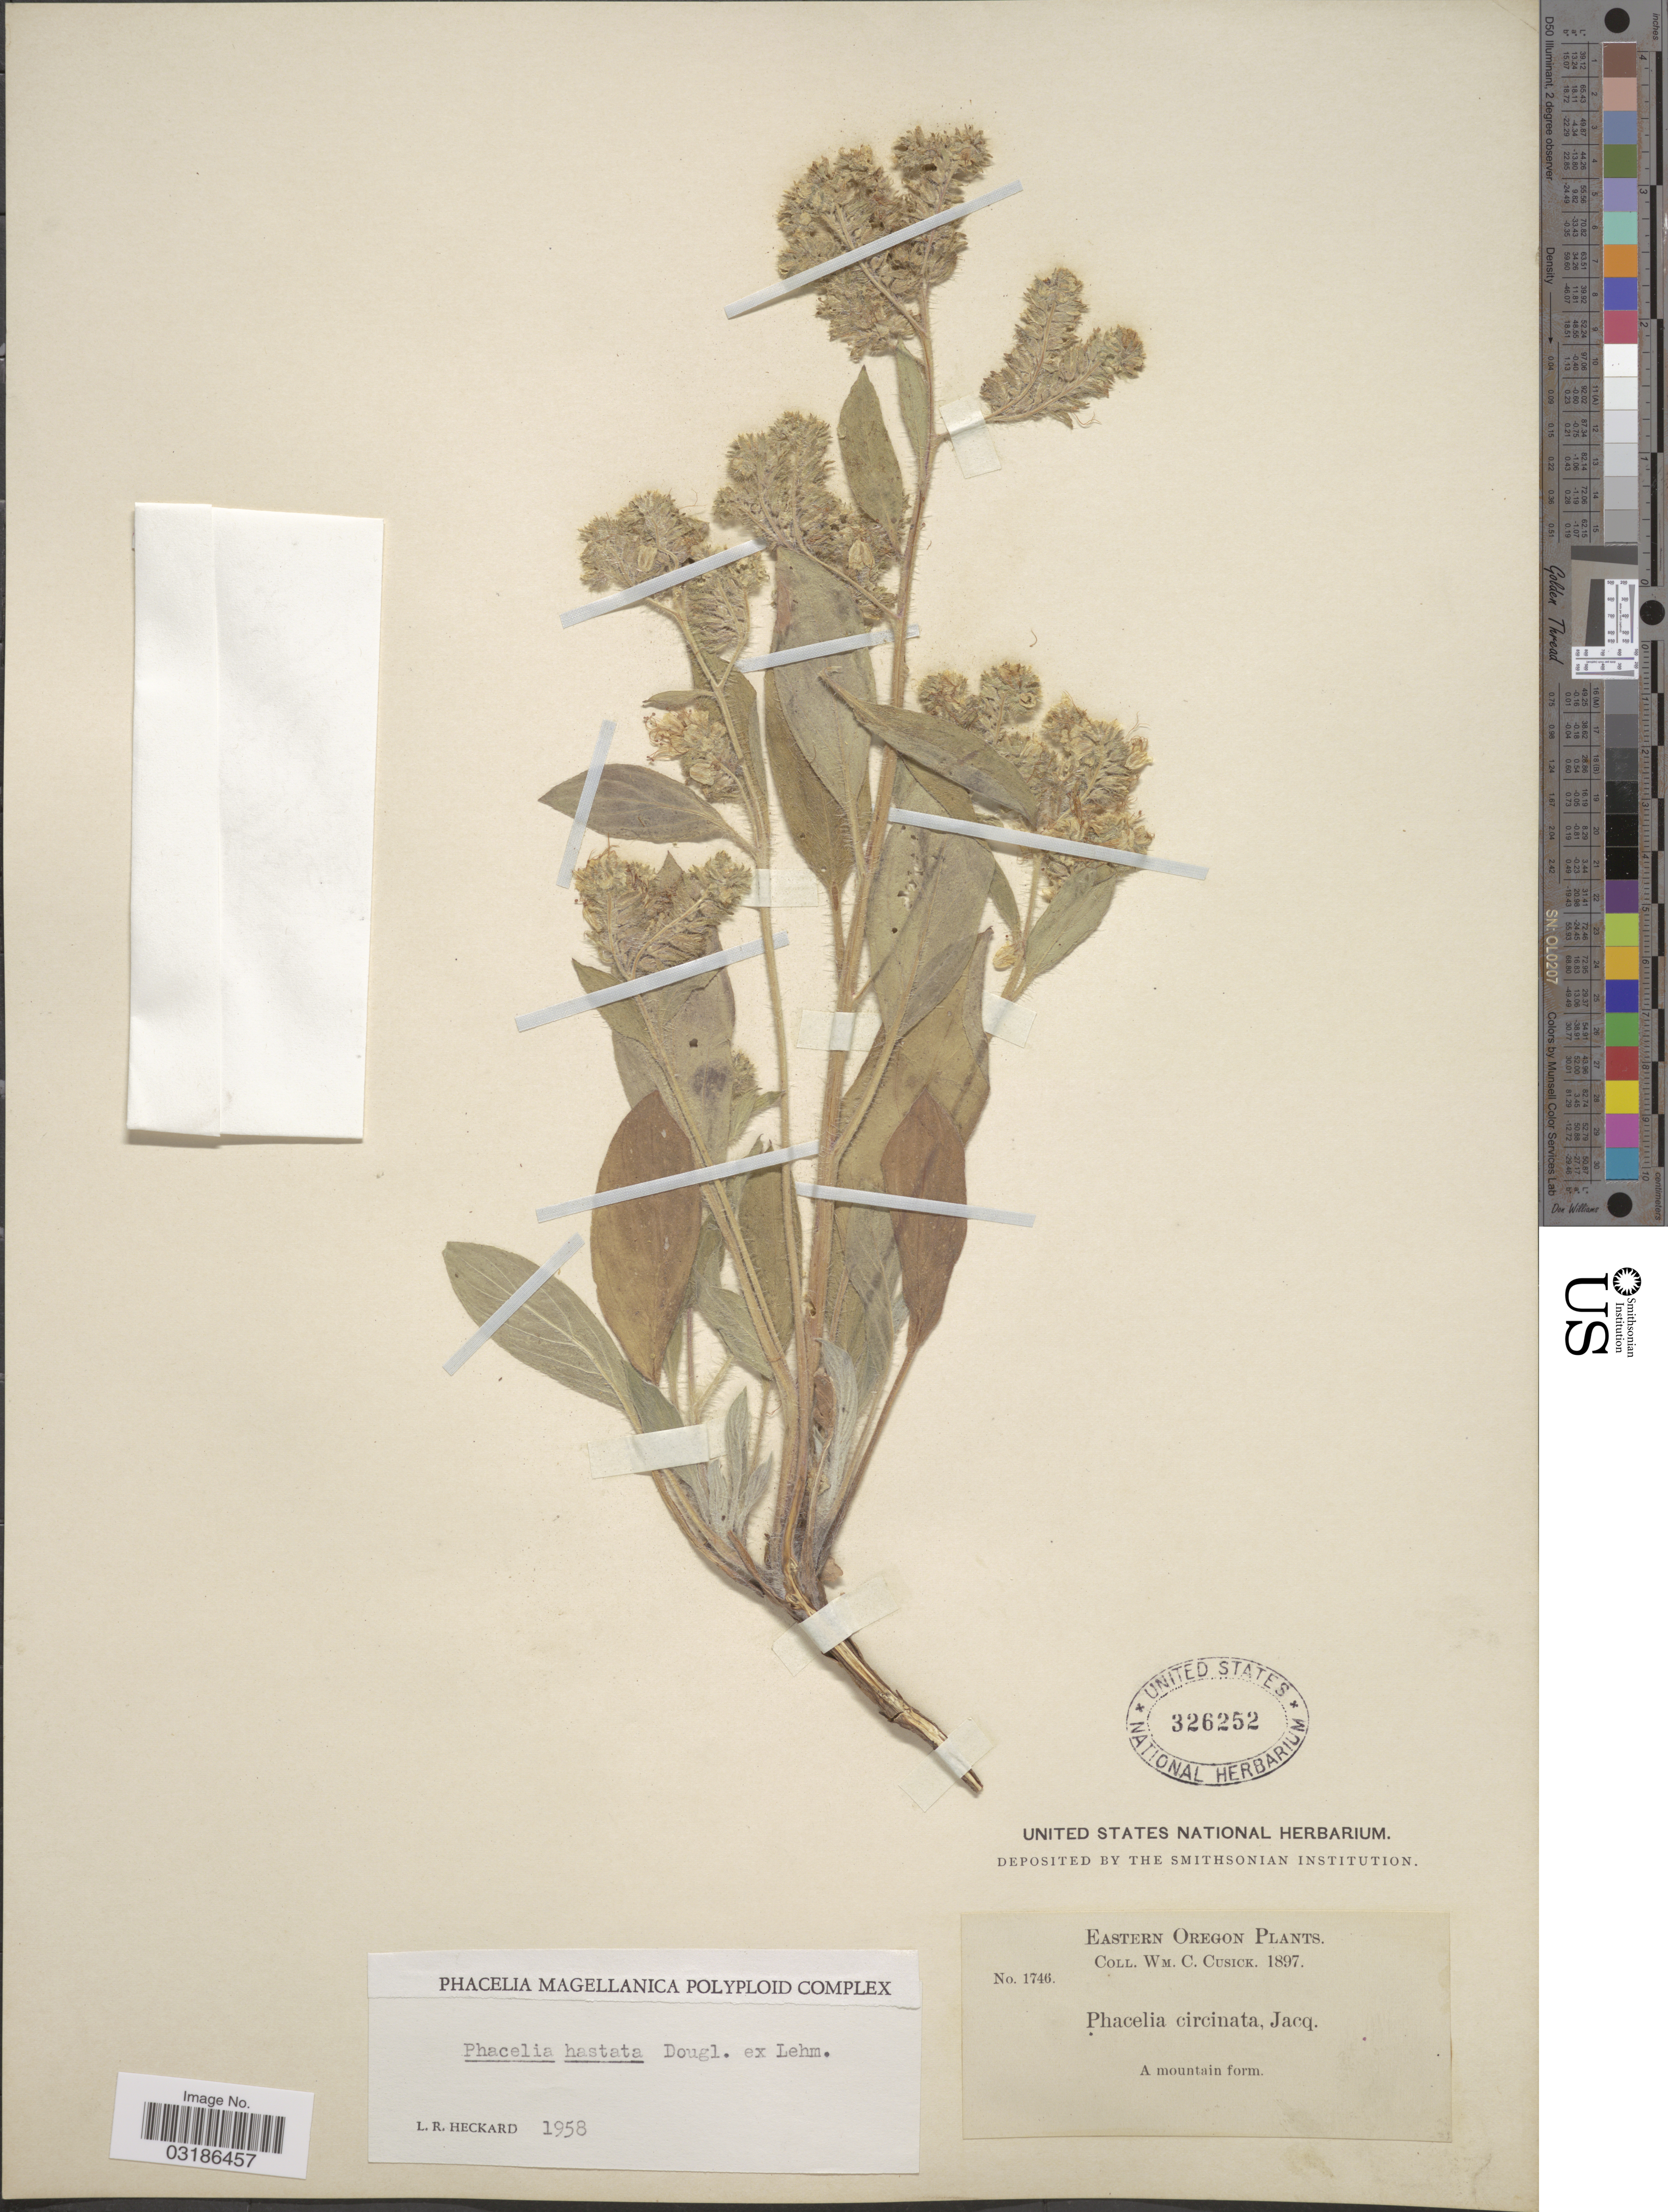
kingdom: Plantae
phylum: Tracheophyta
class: Magnoliopsida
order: Boraginales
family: Hydrophyllaceae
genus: Phacelia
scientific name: Phacelia hastata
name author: Douglas ex Lehm.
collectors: W. C. Cusick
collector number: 1746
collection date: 1897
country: United States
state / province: Oregon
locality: Eastern Oregon. A mountain form.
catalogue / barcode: US 326252